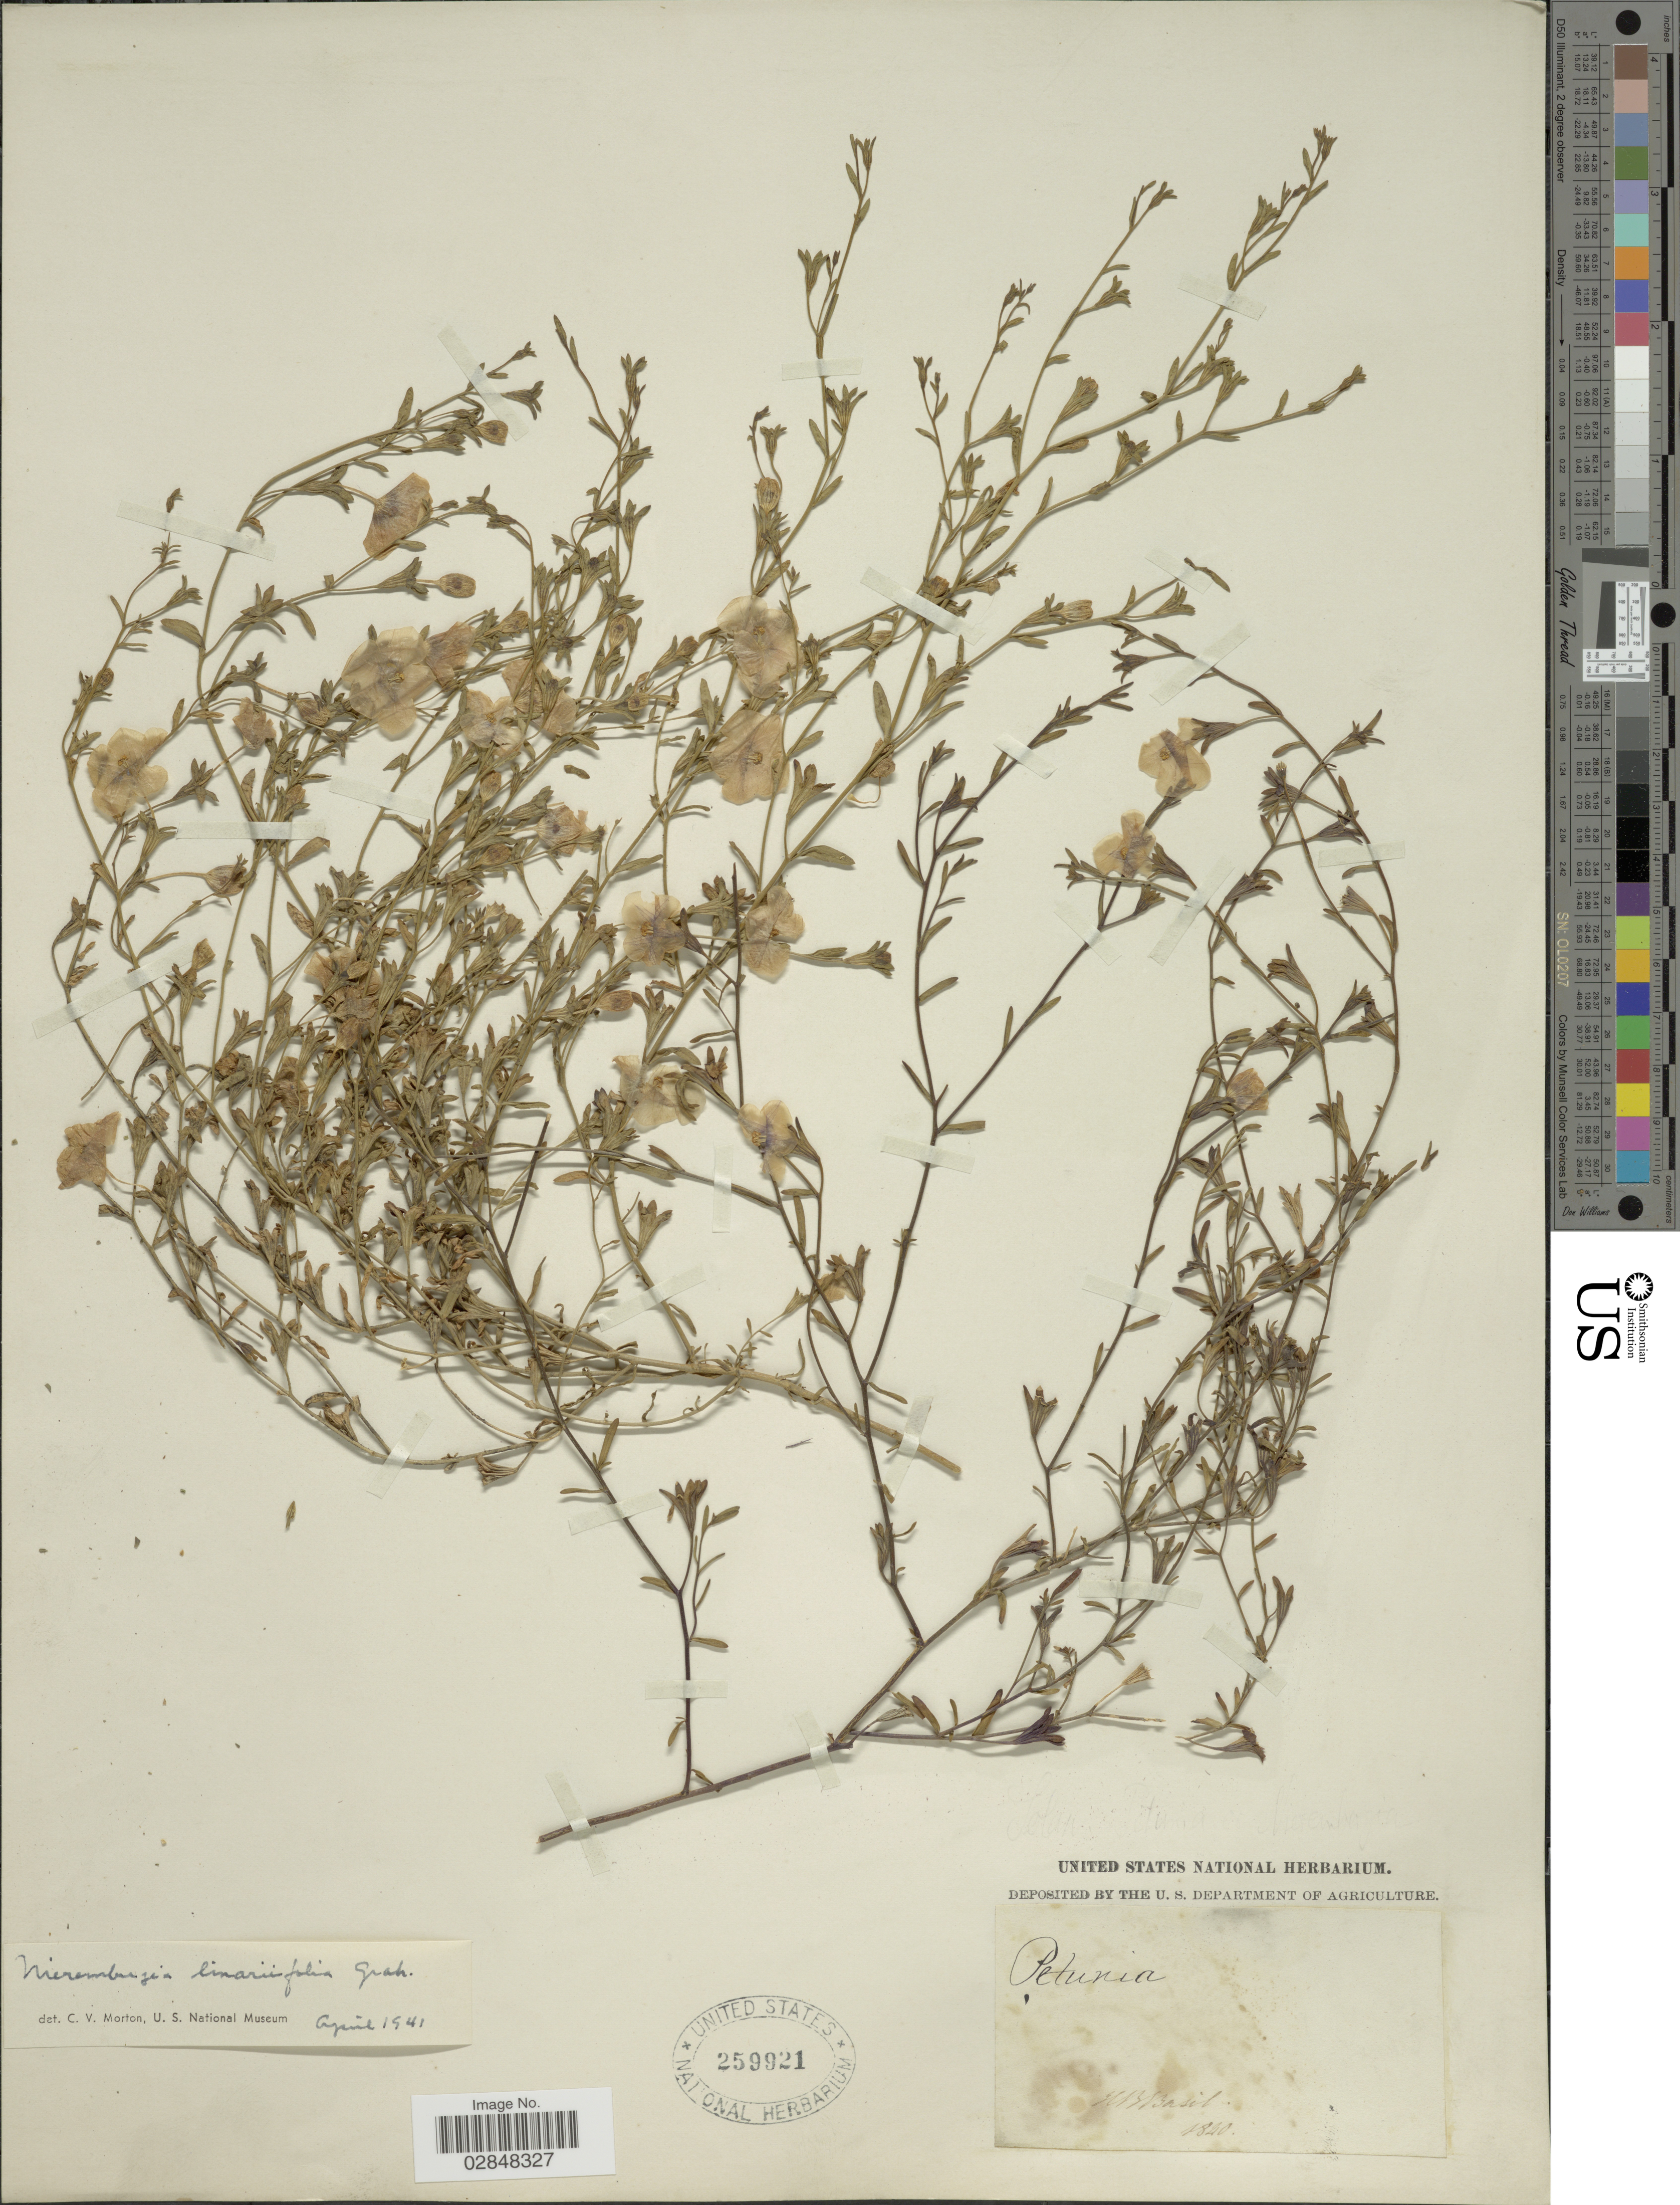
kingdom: Plantae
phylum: Tracheophyta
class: Magnoliopsida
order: Solanales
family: Solanaceae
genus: Nierembergia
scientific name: Nierembergia linariifolia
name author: Graham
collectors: H. Basil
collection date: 1820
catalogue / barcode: US 259921